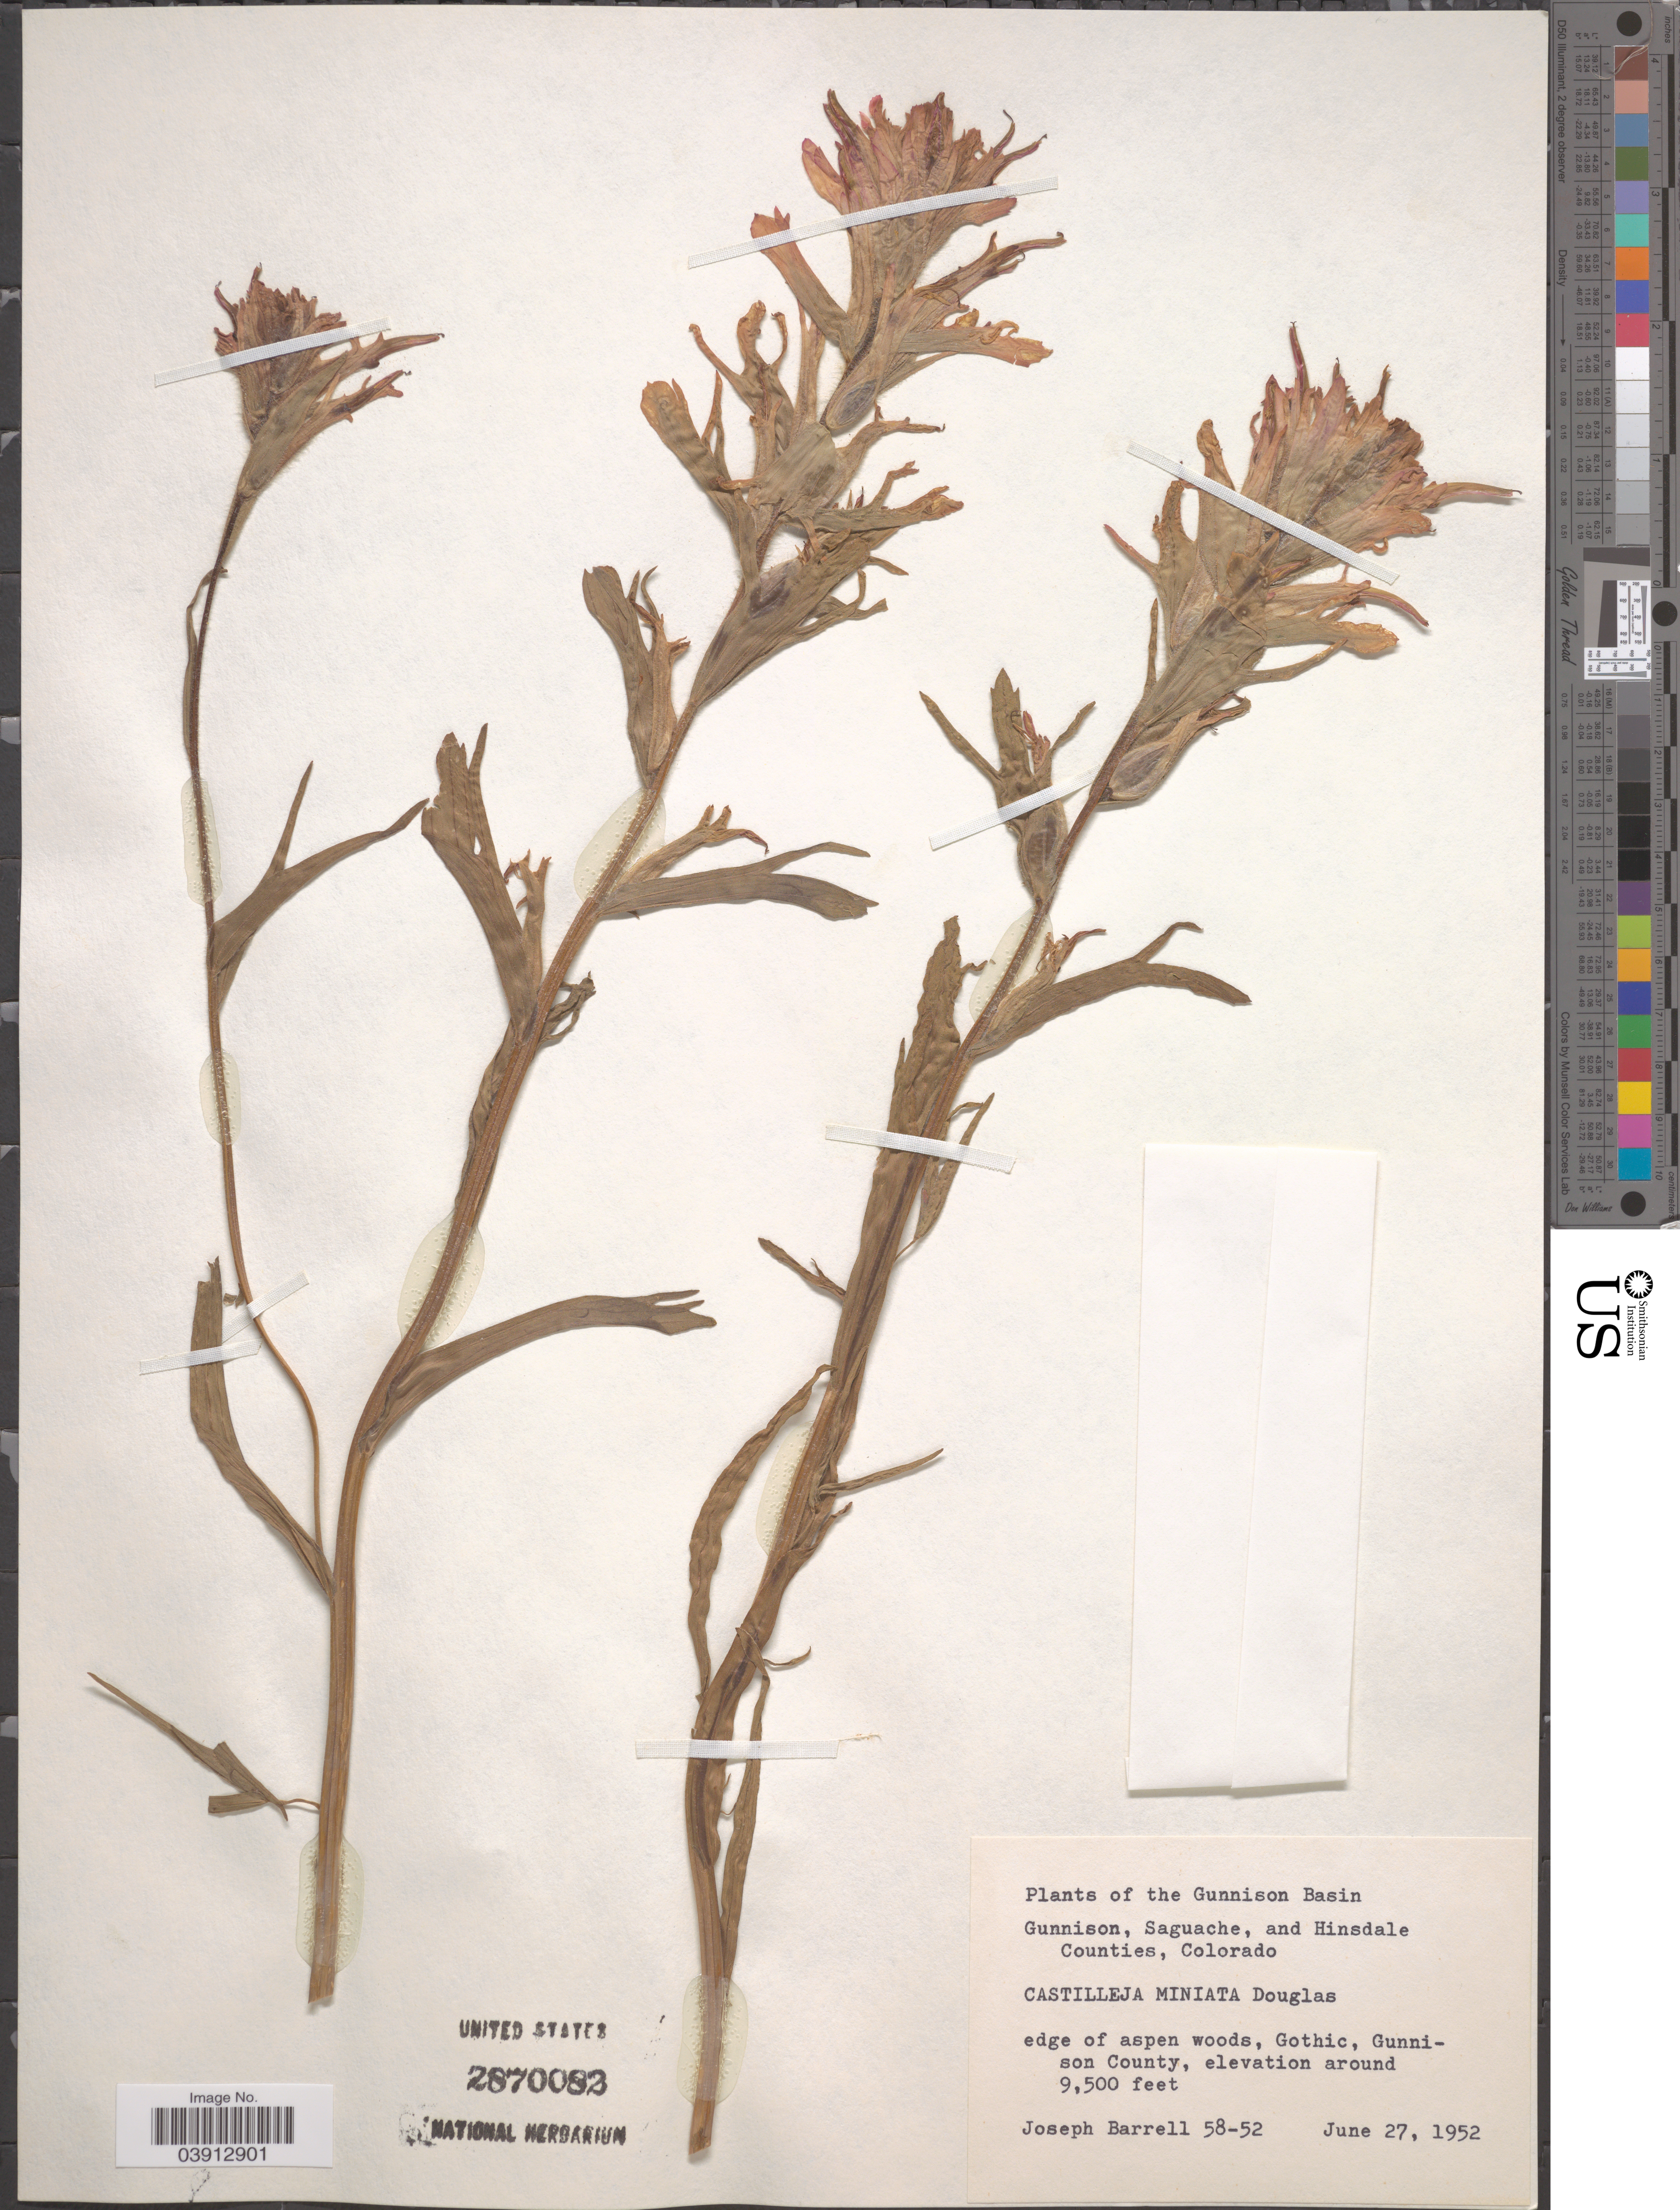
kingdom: Plantae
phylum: Tracheophyta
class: Magnoliopsida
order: Lamiales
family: Orobanchaceae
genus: Castilleja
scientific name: Castilleja miniata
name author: Douglas ex Hook.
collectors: J. Barrell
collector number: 58-52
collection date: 1952-06-27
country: United States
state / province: Colorado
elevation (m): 2896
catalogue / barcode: US 2870082